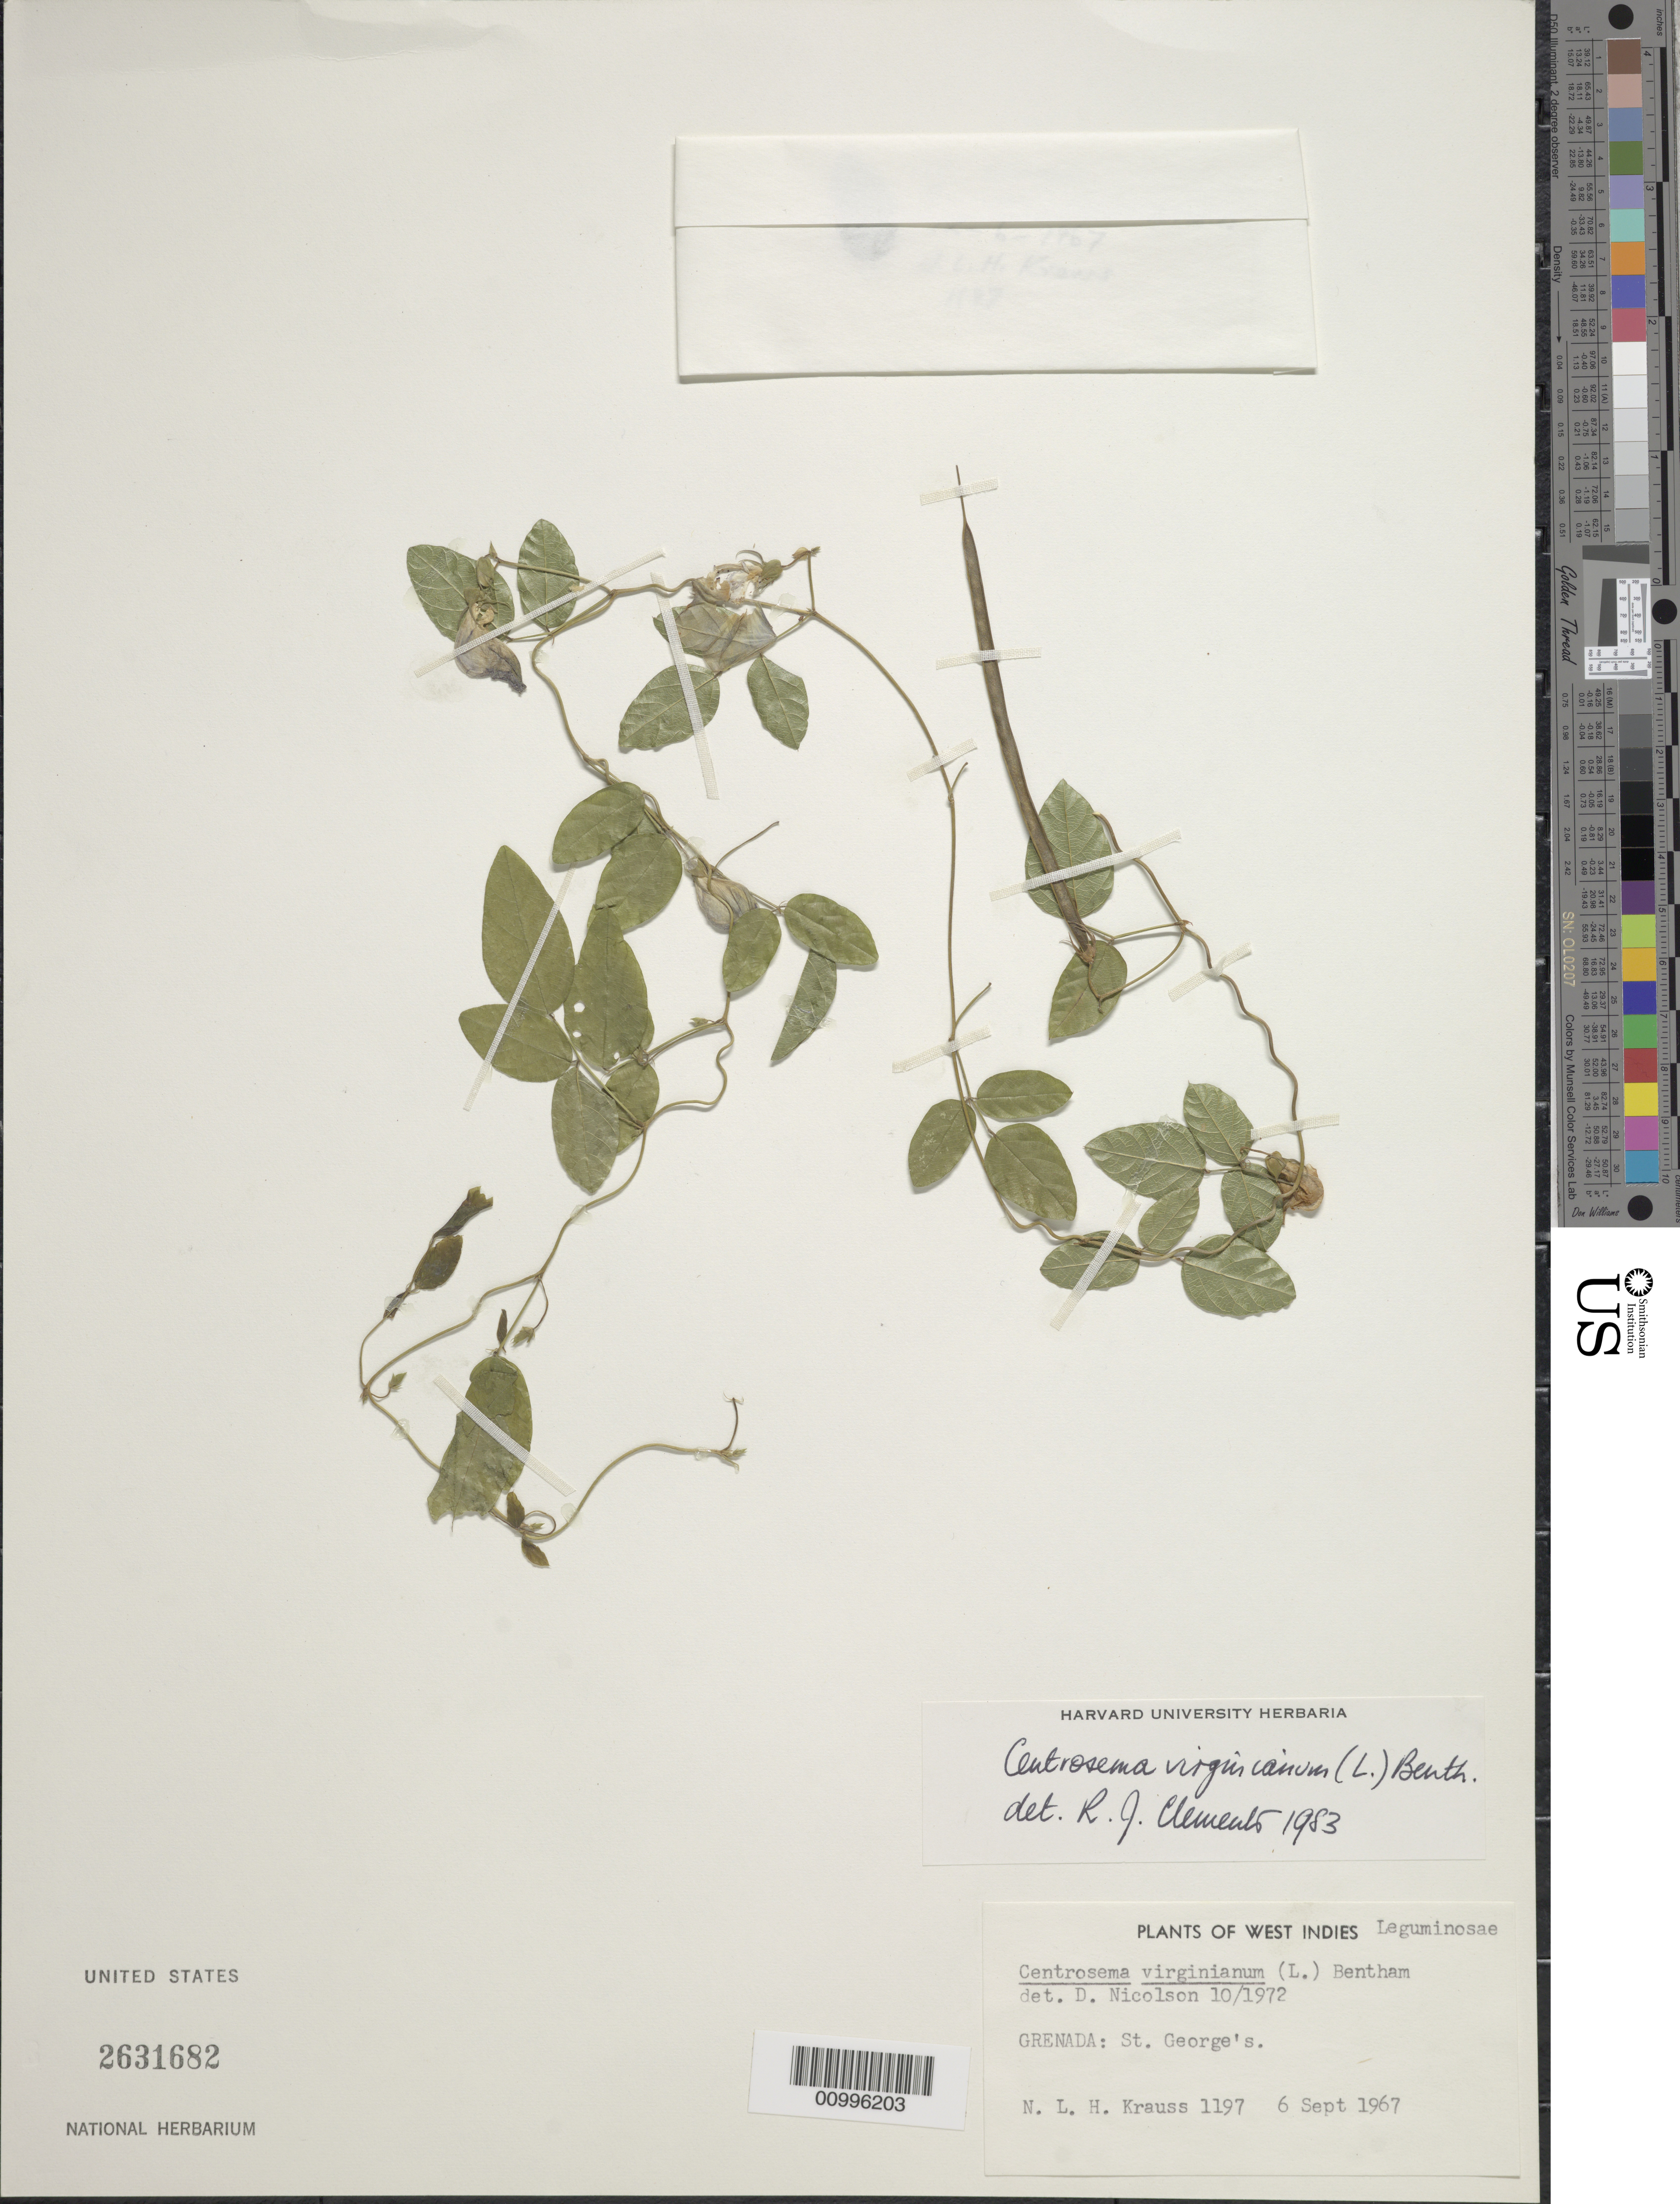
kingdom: Plantae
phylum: Tracheophyta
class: Magnoliopsida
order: Fabales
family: Fabaceae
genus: Centrosema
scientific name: Centrosema virginianum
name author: (L.) Benth.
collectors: N. Krauss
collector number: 1197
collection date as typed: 06 Sep 1967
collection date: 1967-09-06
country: Grenada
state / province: Saint George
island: Grenada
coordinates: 0 N, 0 E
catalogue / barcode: US 2631682